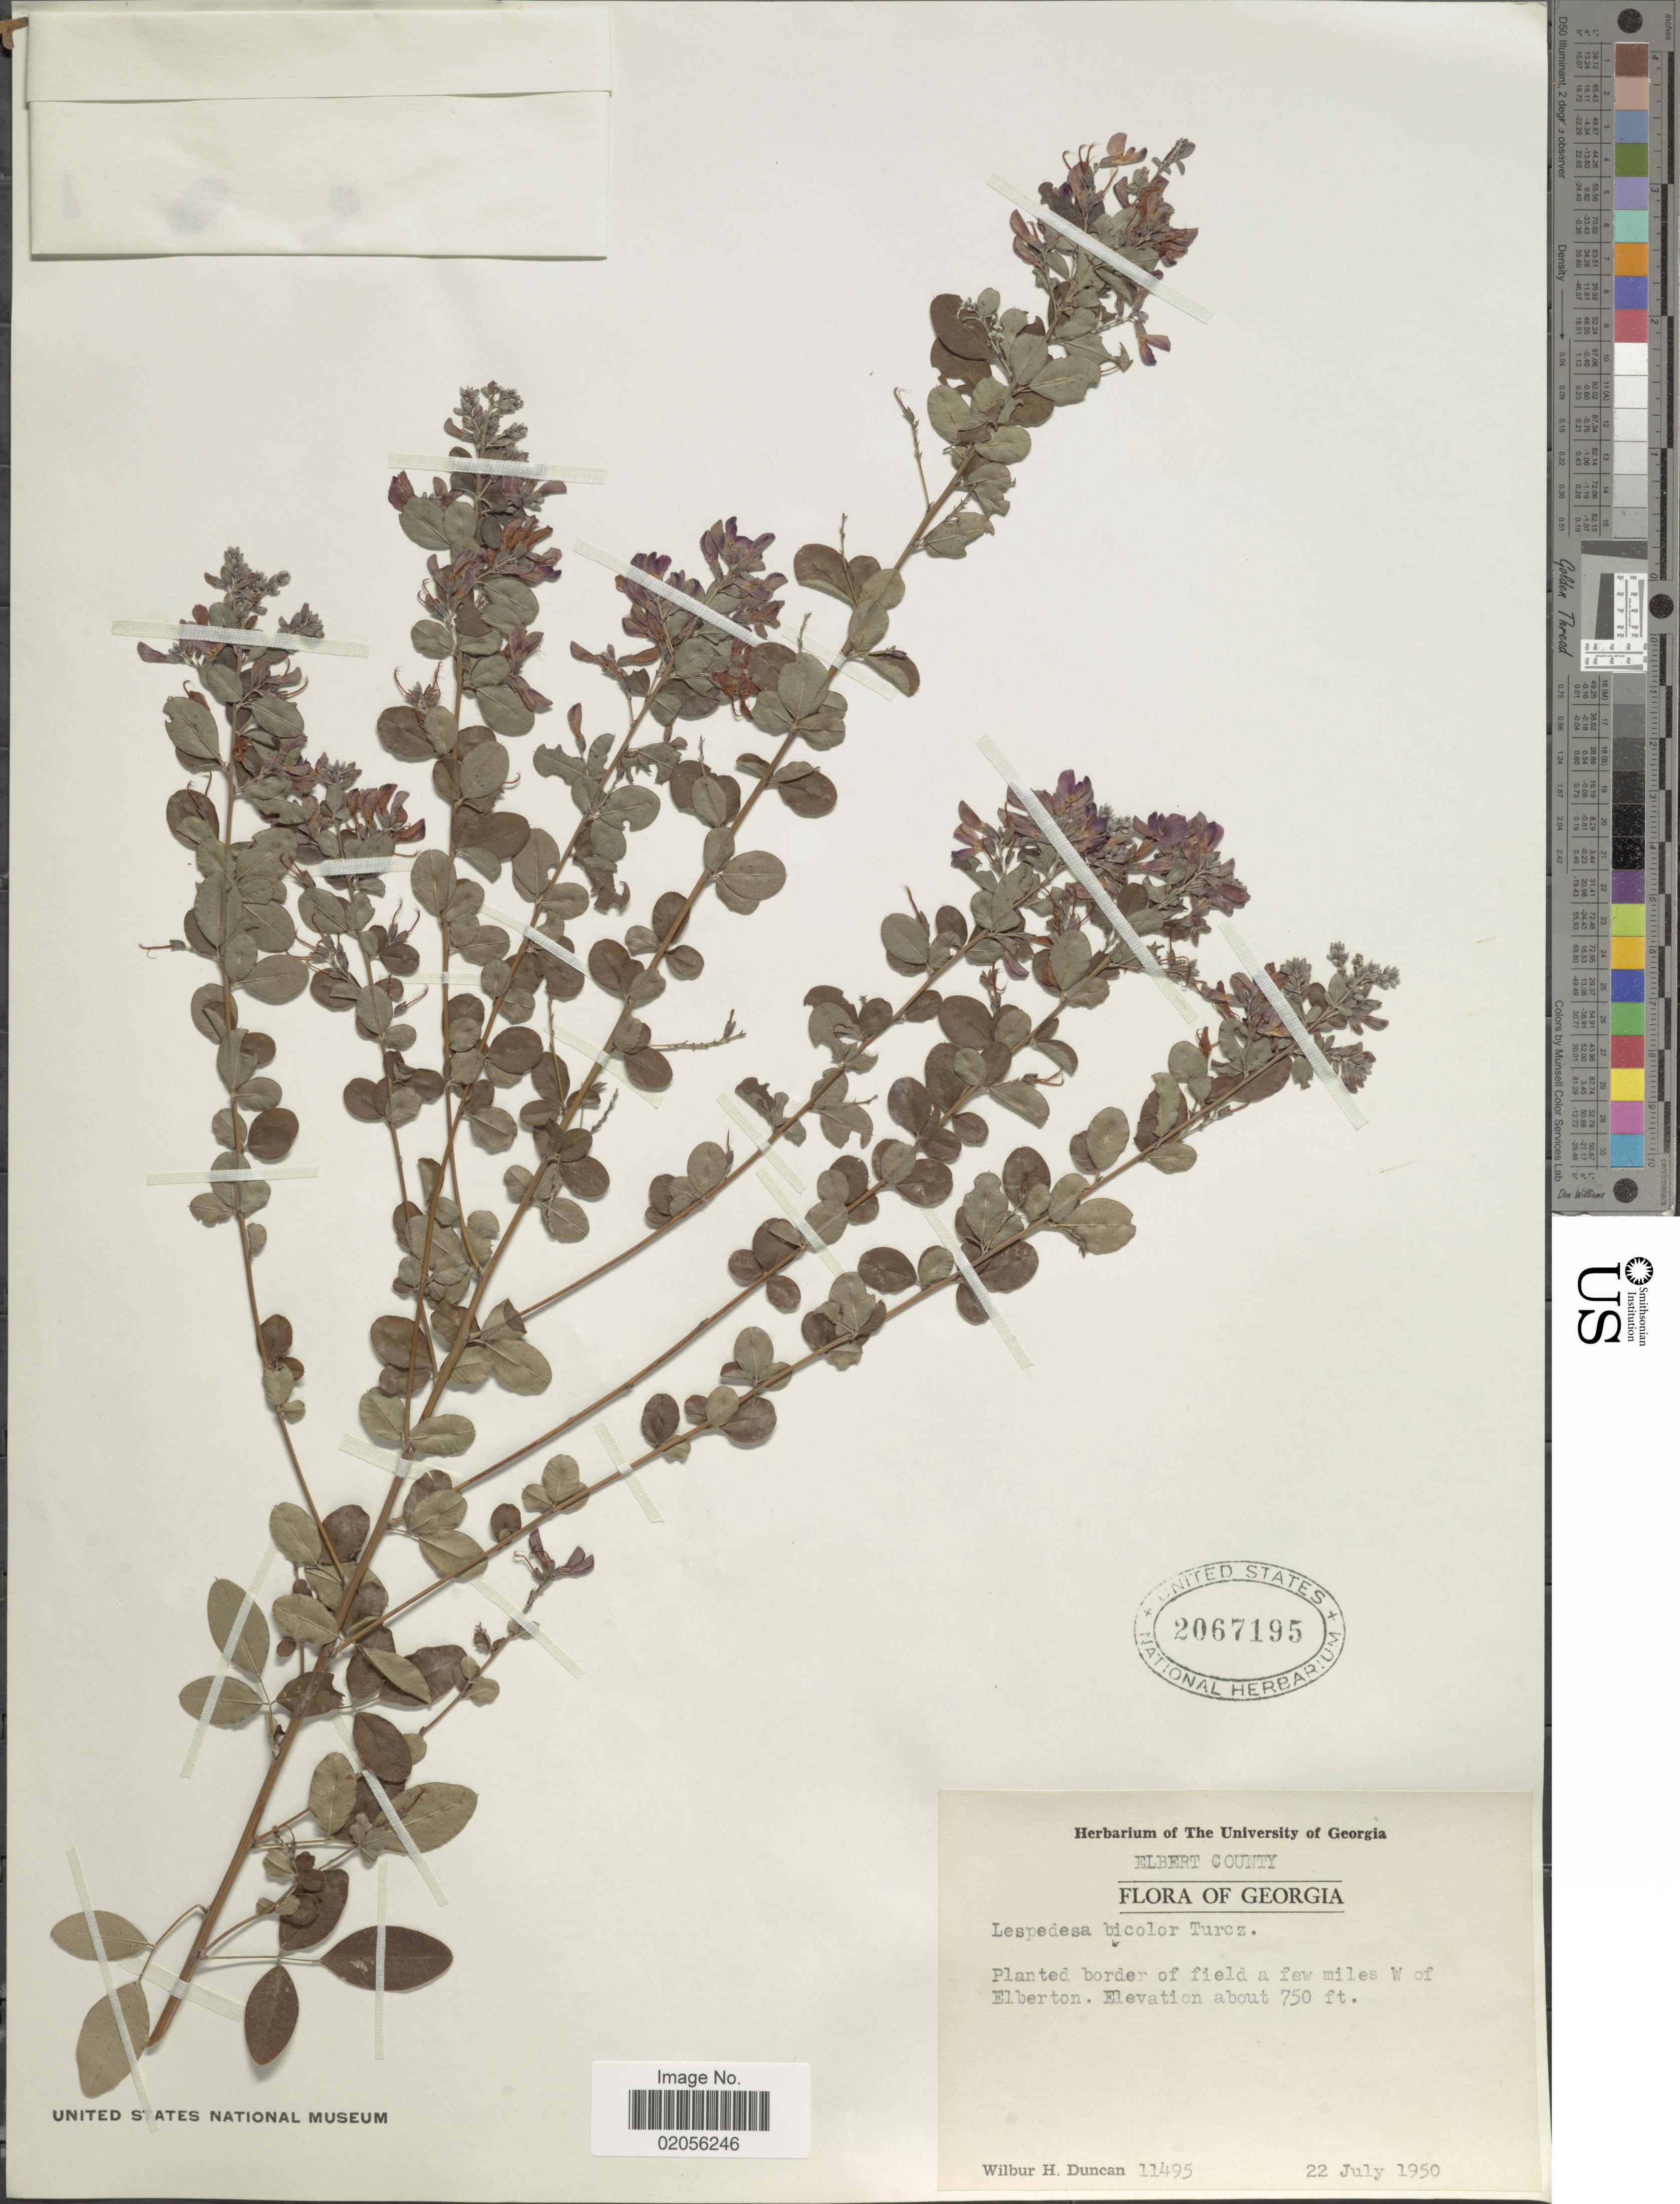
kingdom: Plantae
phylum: Tracheophyta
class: Magnoliopsida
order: Fabales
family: Fabaceae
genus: Lespedeza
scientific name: Lespedeza bicolor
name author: Turcz.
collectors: W. H. Duncan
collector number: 11495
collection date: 1950-07-22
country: United States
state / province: Georgia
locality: Elbert County. a few miles W of Elberton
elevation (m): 229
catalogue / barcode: US 2067195